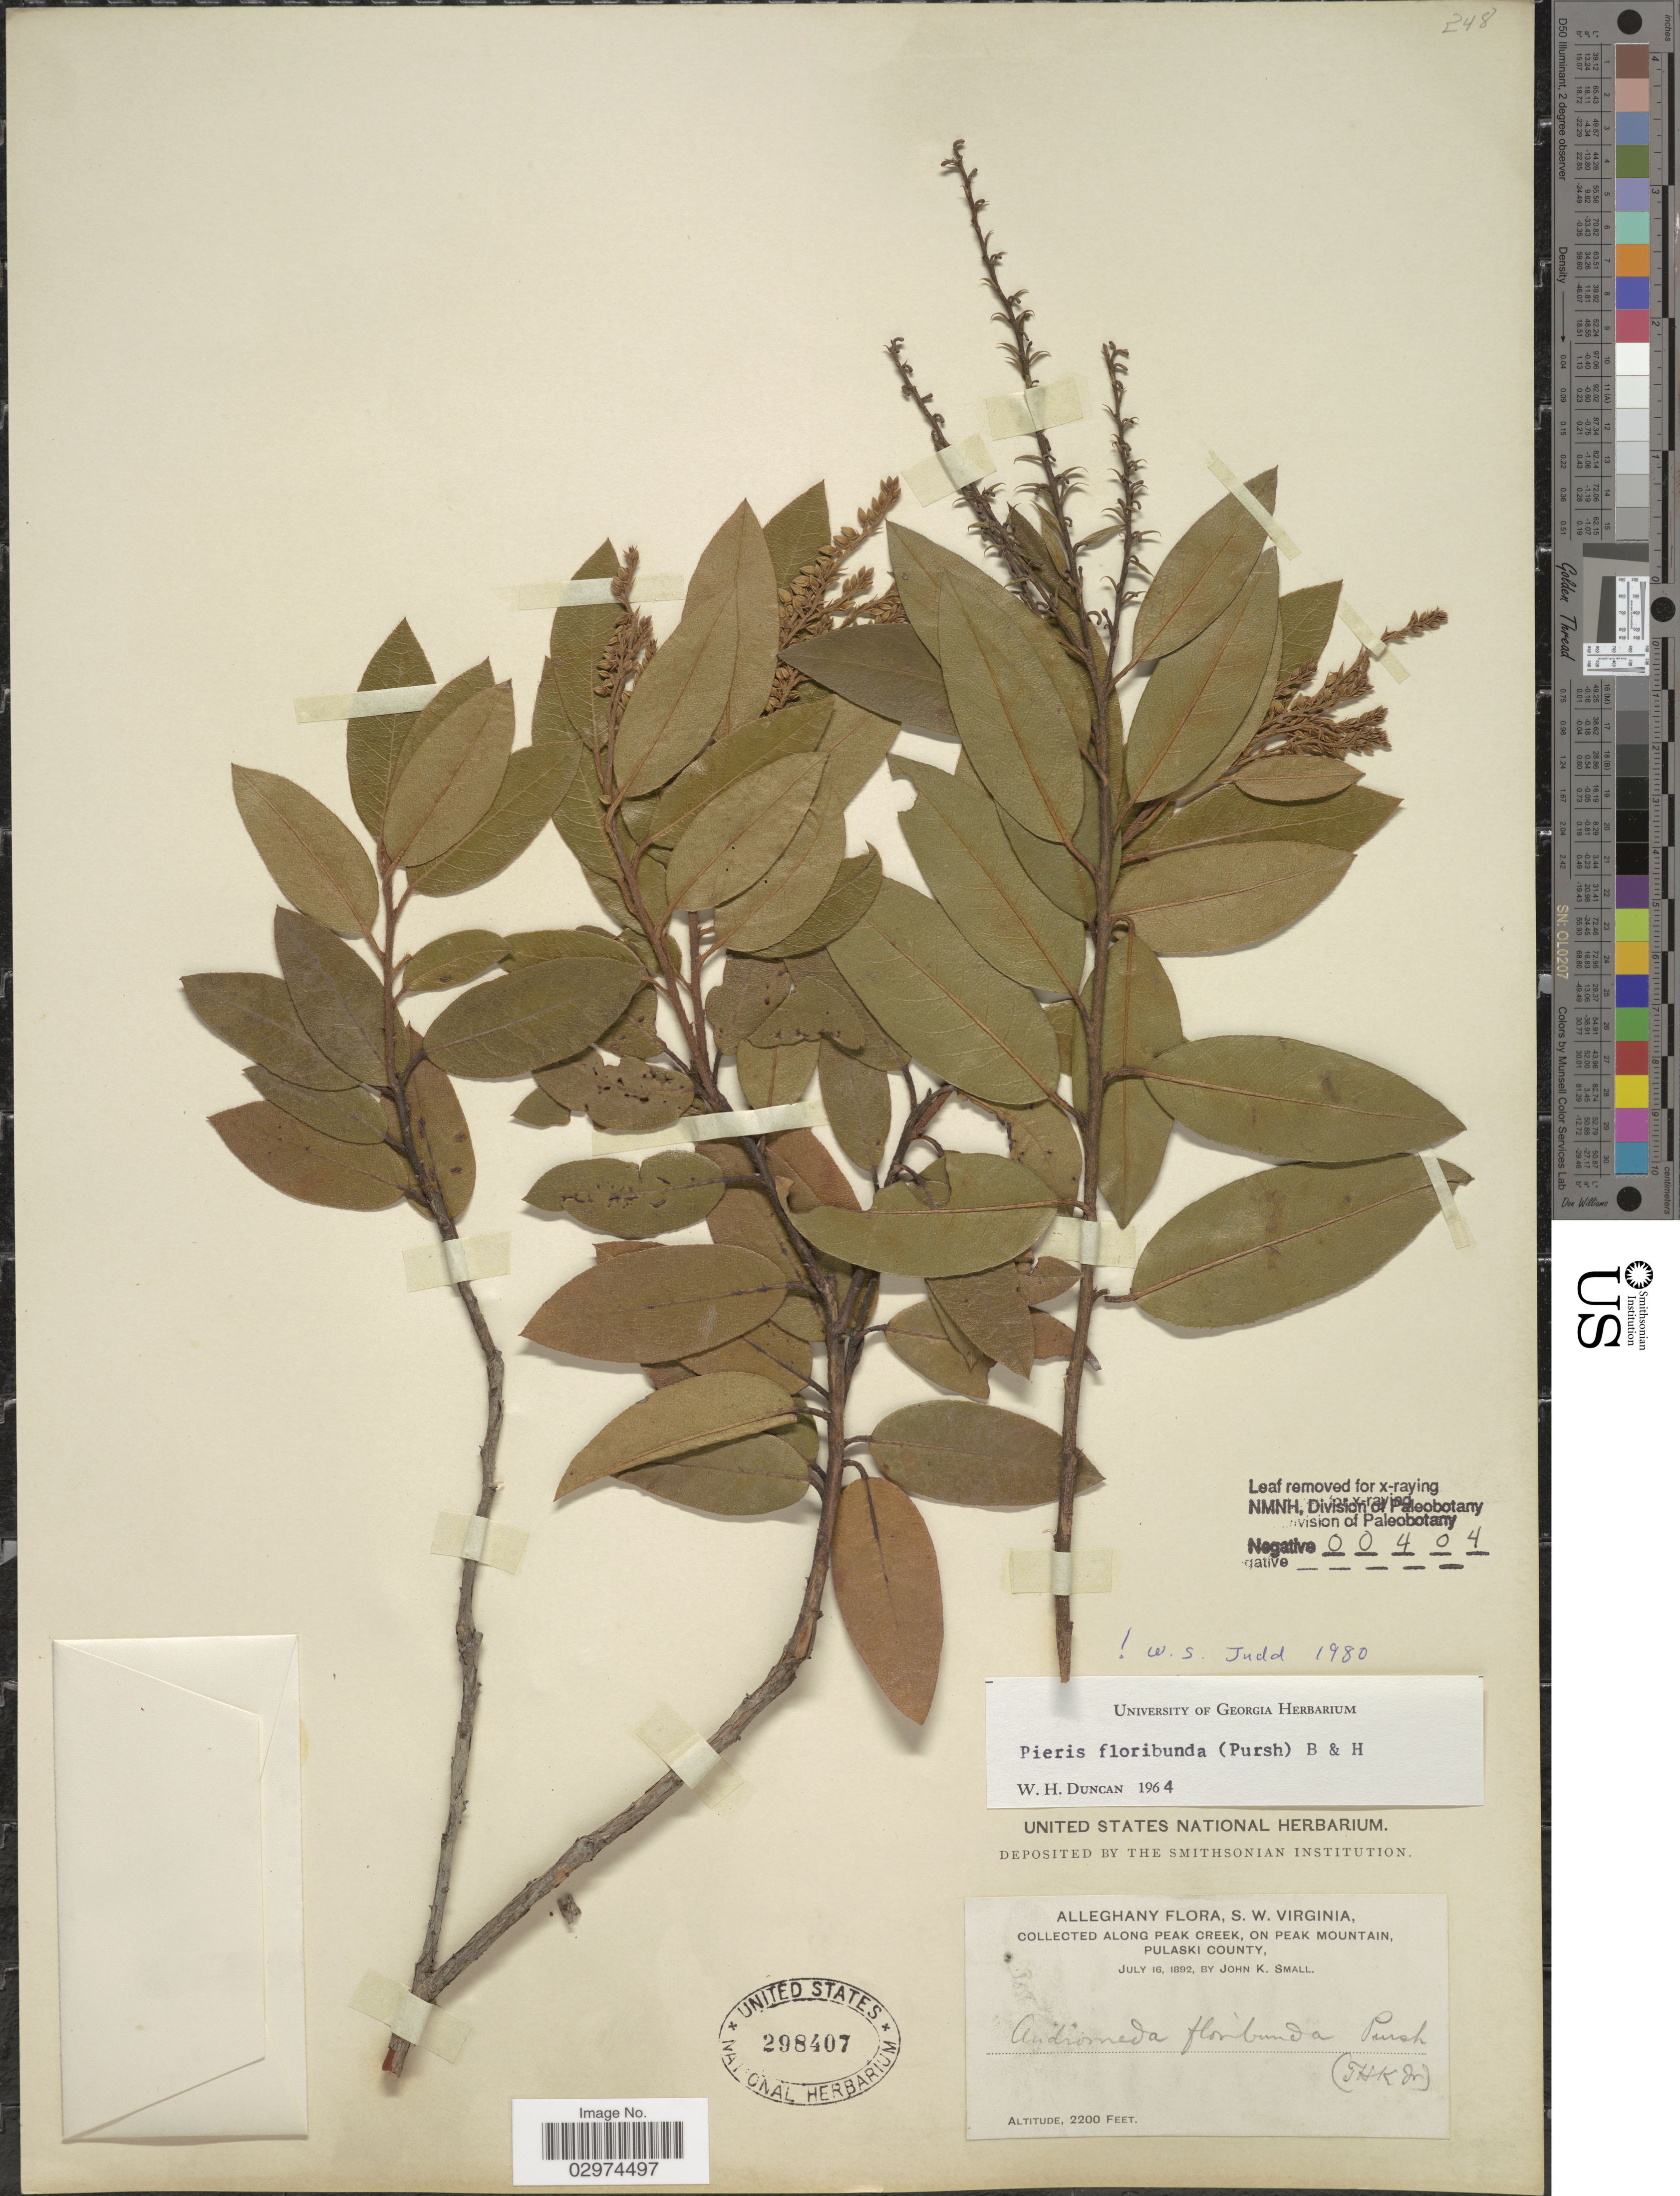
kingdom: Plantae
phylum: Tracheophyta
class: Magnoliopsida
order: Ericales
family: Ericaceae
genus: Pieris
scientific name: Pieris floribunda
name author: (Pursh) Benth. & Hook. f.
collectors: J. K. Small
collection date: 1892-07-16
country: United States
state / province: Virginia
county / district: Pulaski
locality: Alleghany Flora, S.W. Virginia, along Peak Creek, on Peak Mountain.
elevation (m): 671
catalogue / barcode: US 298407